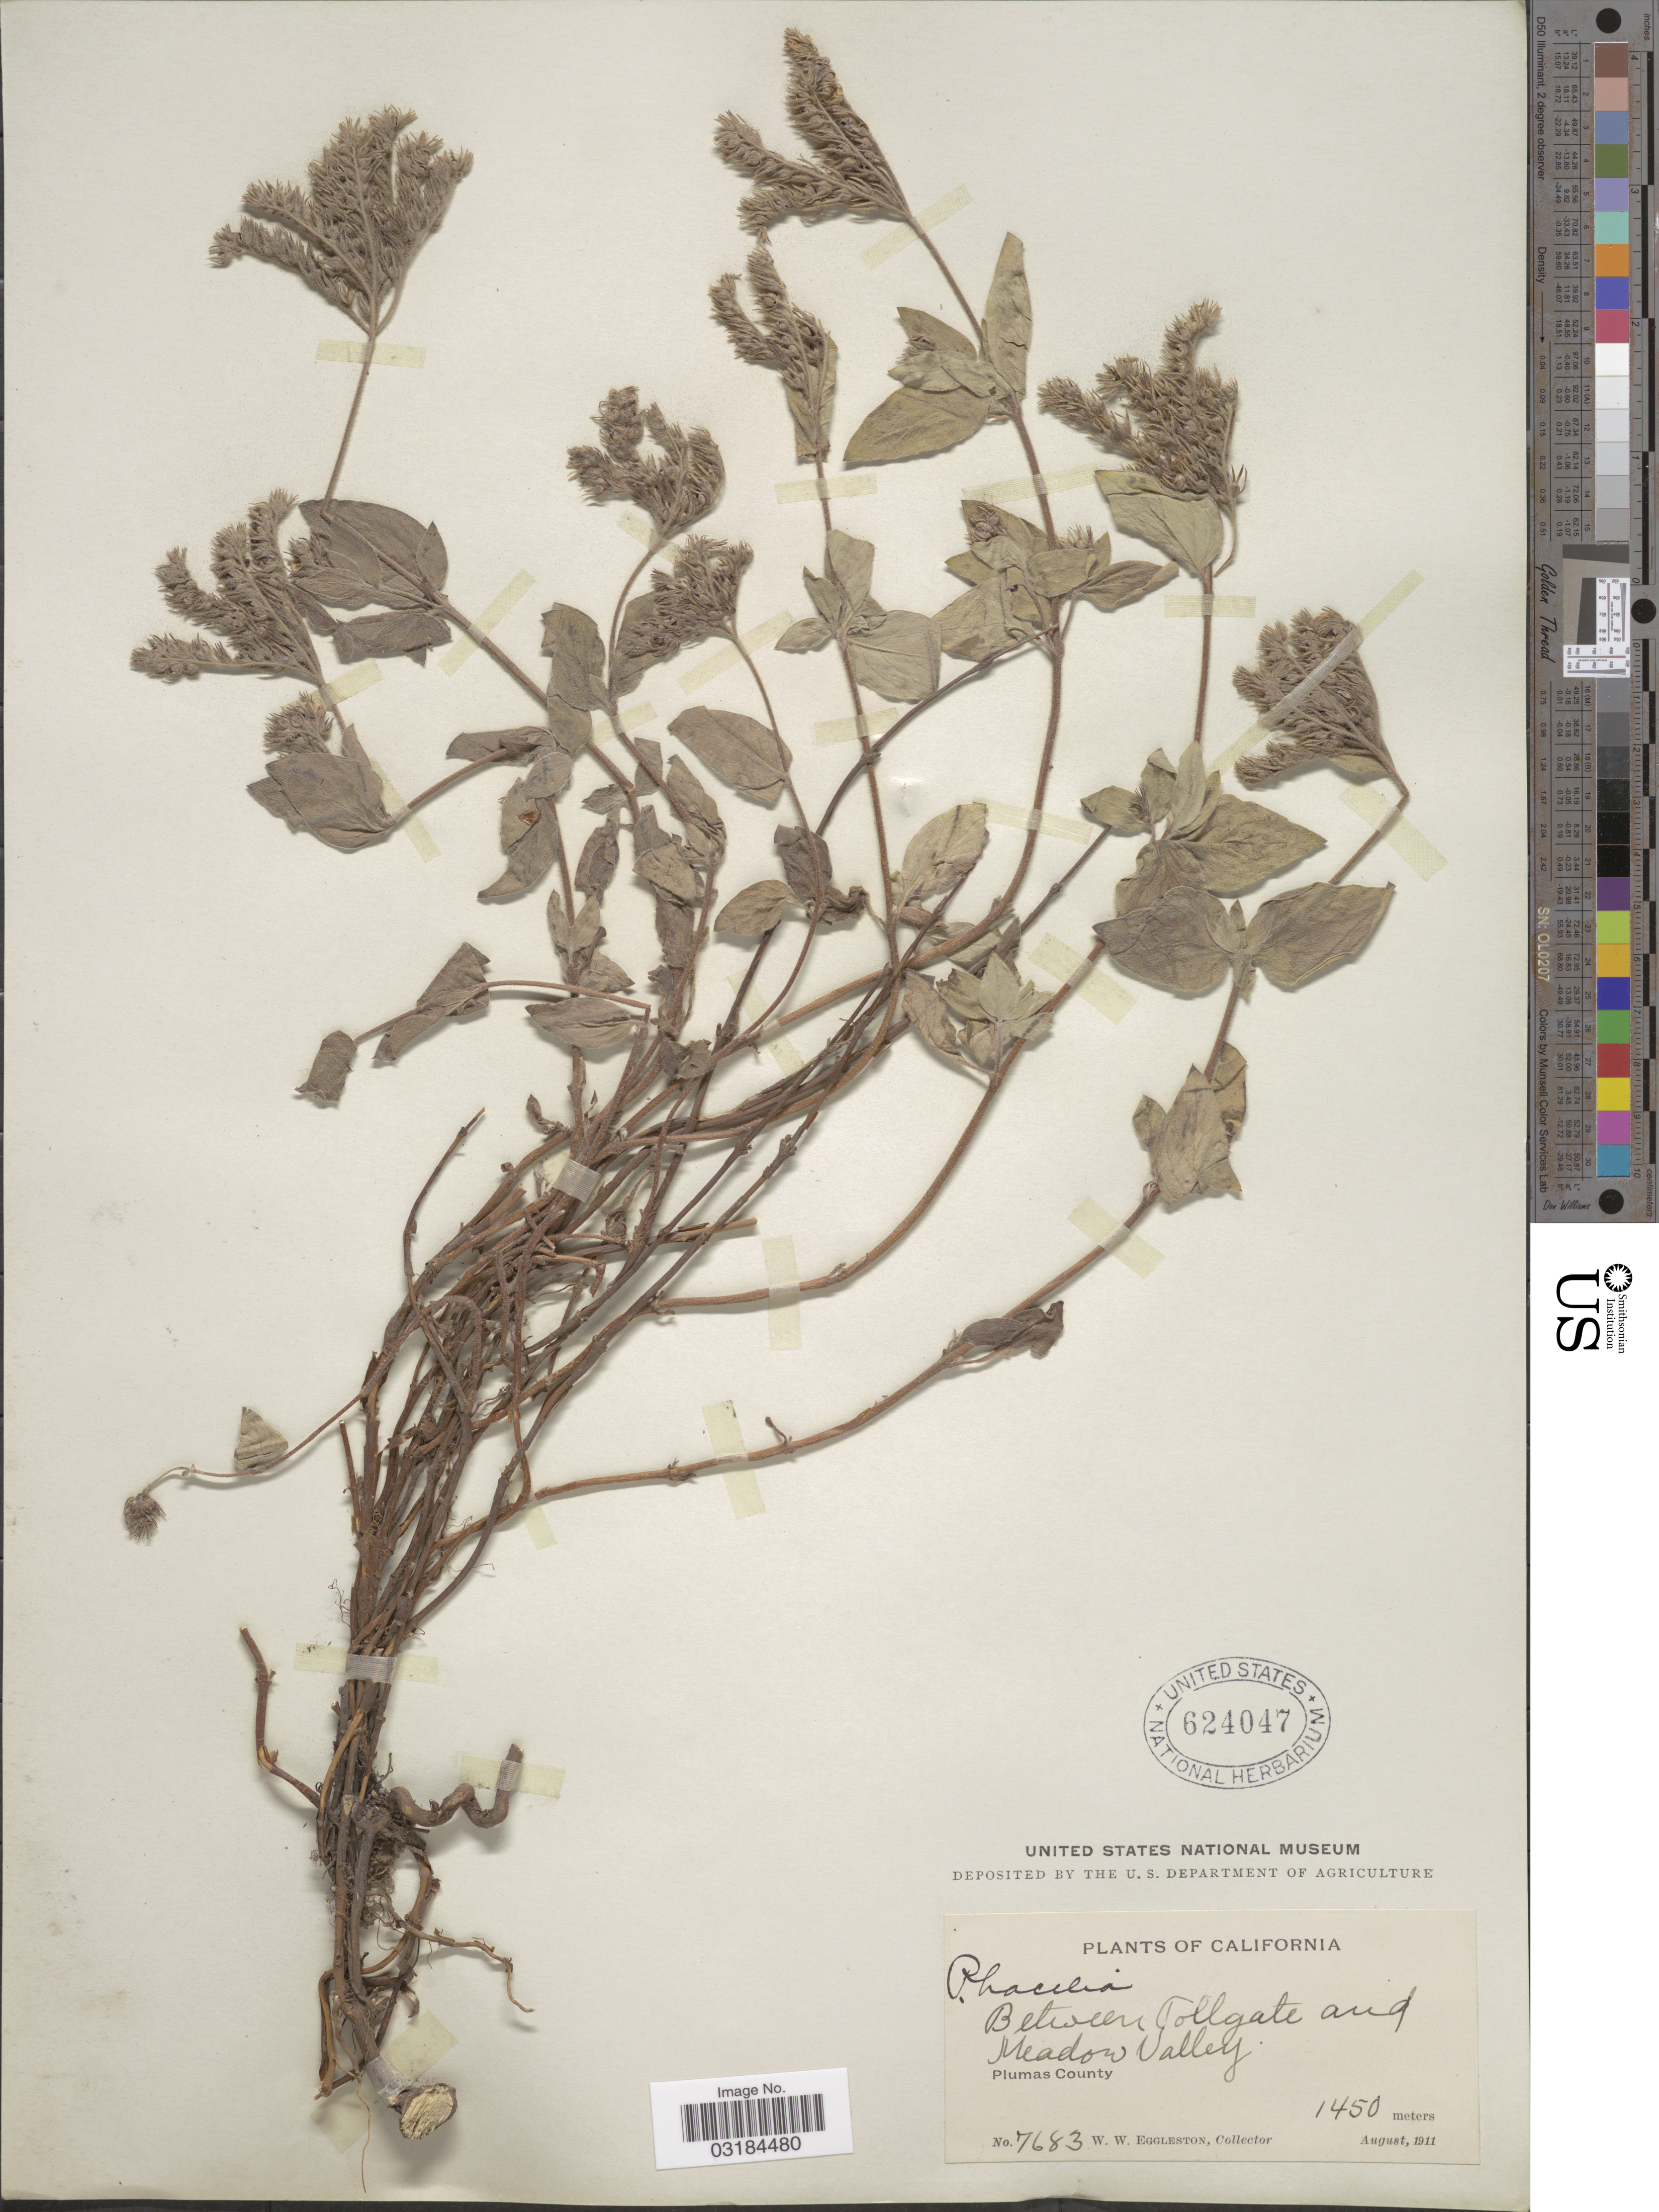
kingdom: Plantae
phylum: Tracheophyta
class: Magnoliopsida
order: Boraginales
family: Hydrophyllaceae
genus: Draperia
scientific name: Draperia systyla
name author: (A. Gray) Torr.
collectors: W. W. Eggleston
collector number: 7683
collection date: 1911-08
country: United States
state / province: California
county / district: Plumas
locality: Between Tollgate and Meadow Valley. Plumas County.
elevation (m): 1450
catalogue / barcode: US 624047